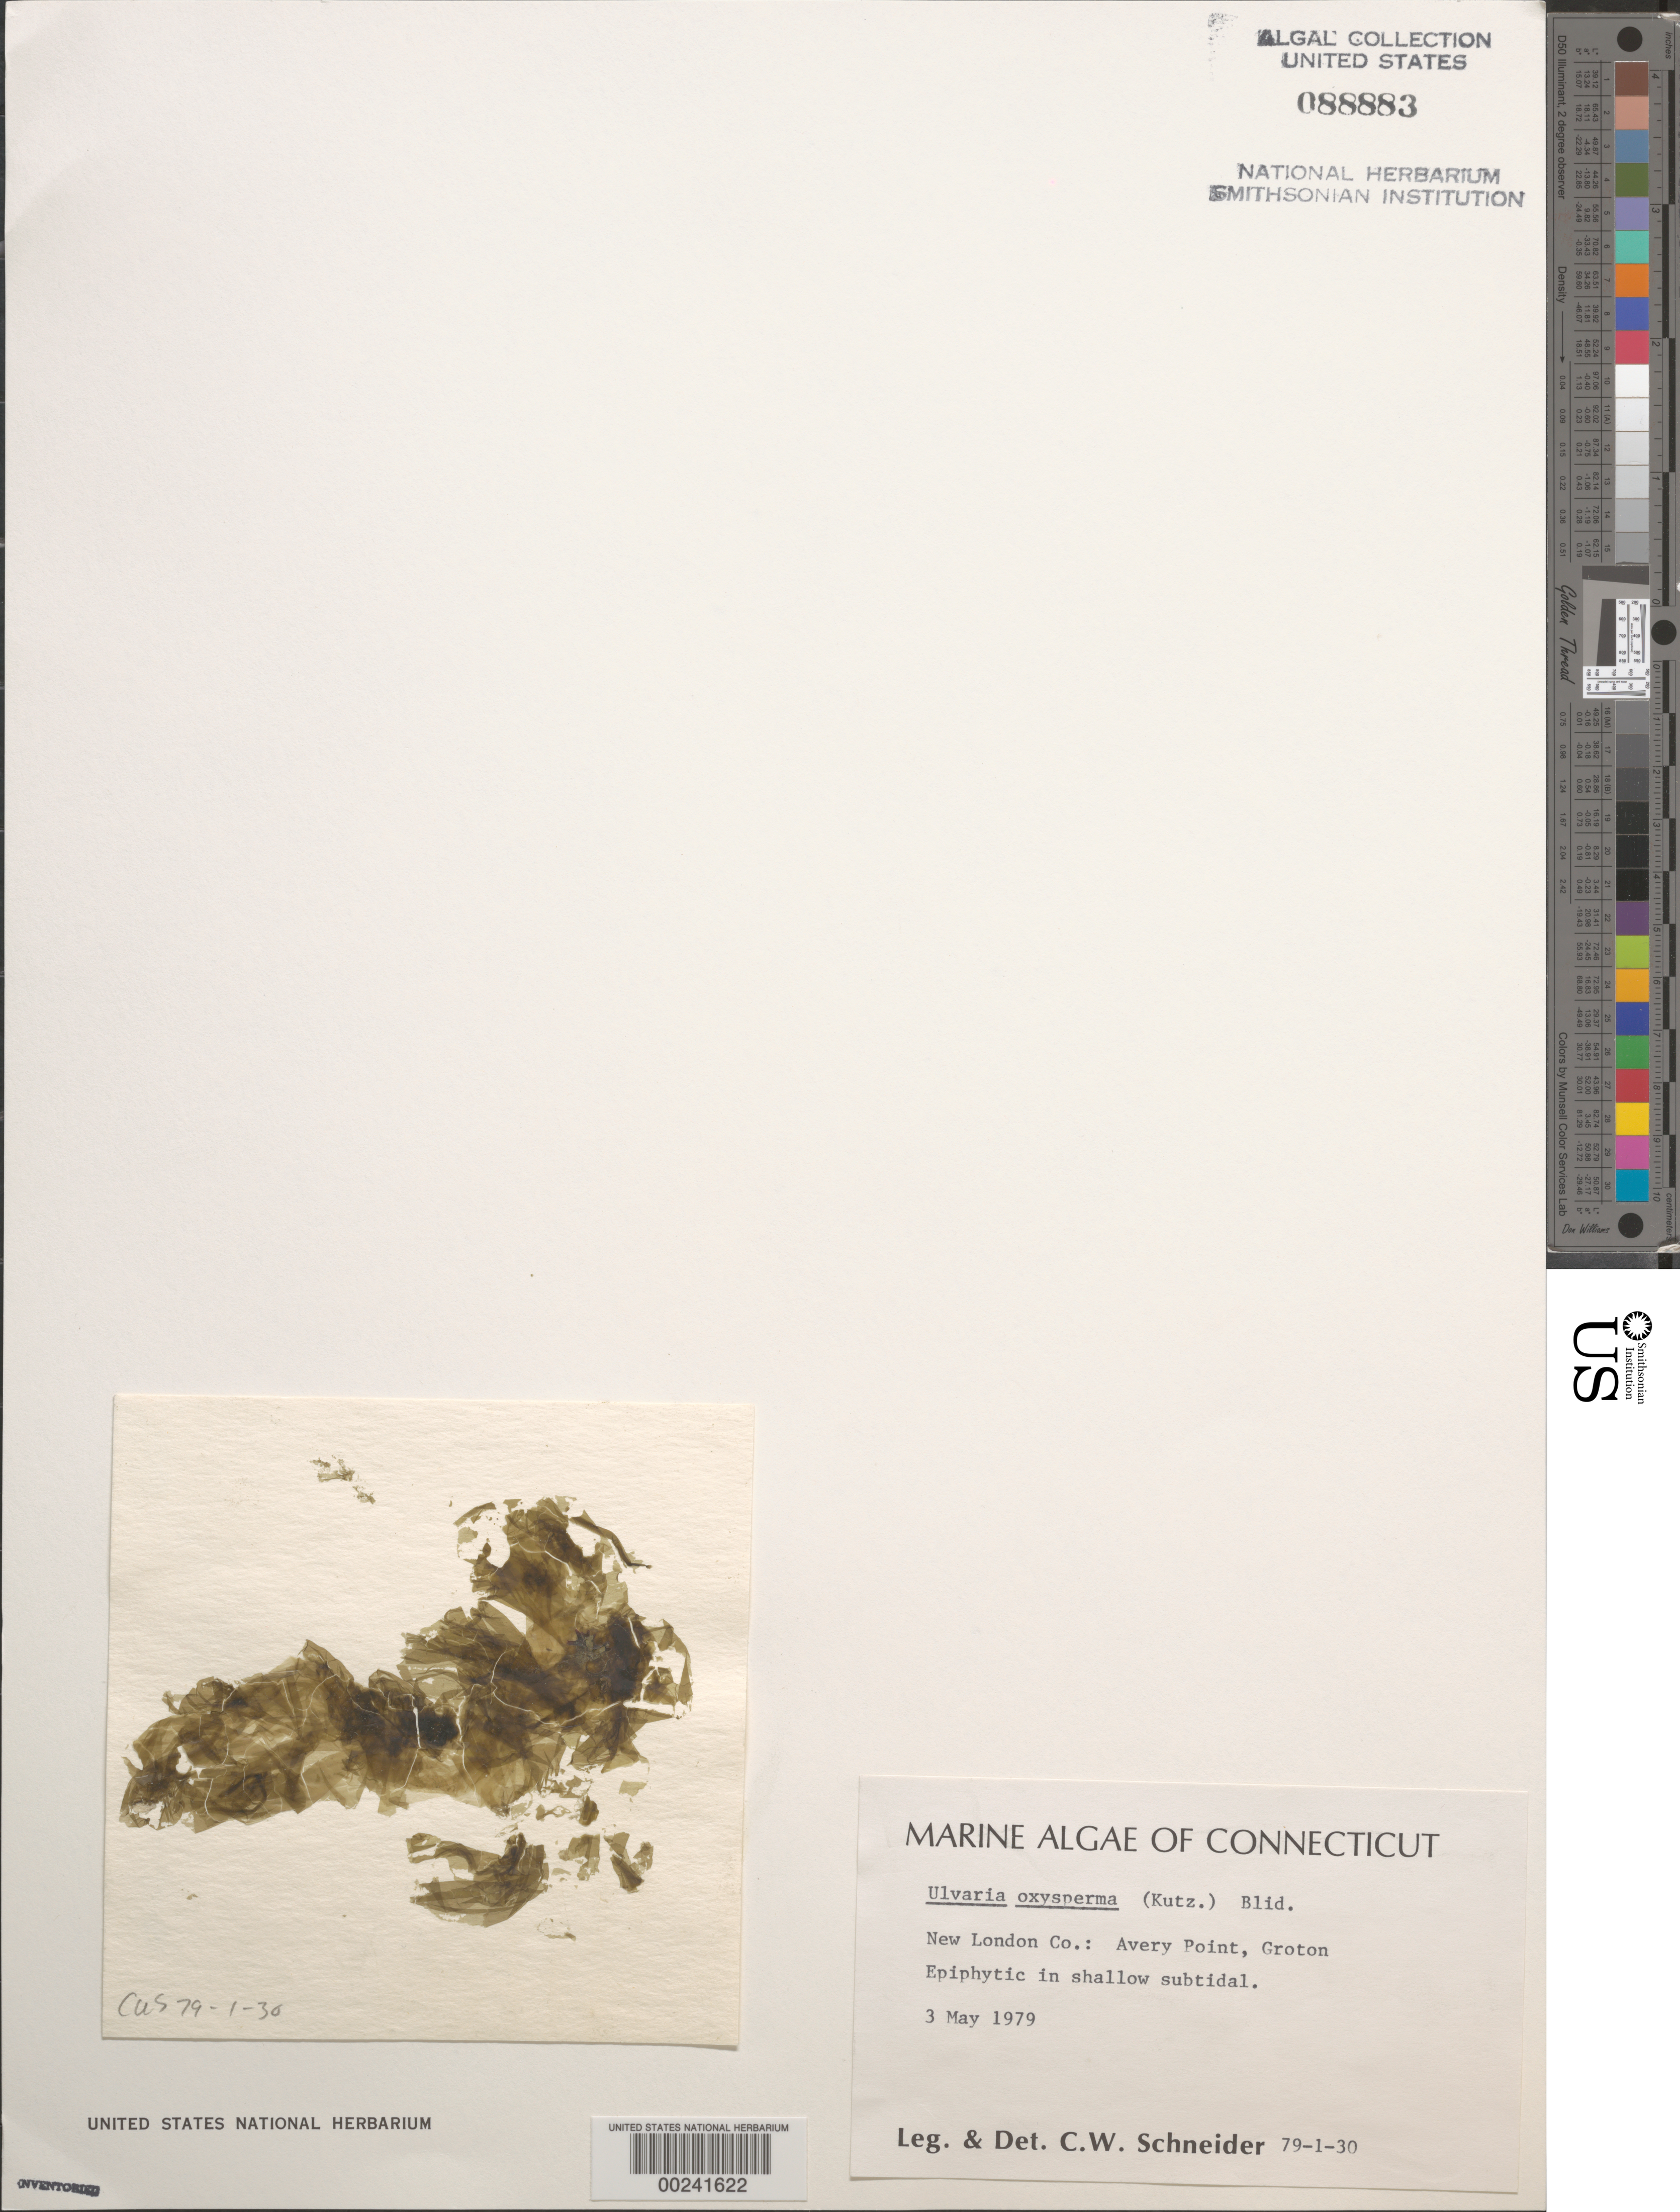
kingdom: Plantae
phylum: Chlorophyta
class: Ulvophyceae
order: Ulvales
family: Gayraliaceae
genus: Gayralia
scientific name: Gayralia oxysperma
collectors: C. W. Schneider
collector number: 79-1-30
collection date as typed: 03 May 1979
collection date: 1979-05-03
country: United States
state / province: Connecticut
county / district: New London County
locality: Avery Point, Groton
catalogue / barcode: US 88883